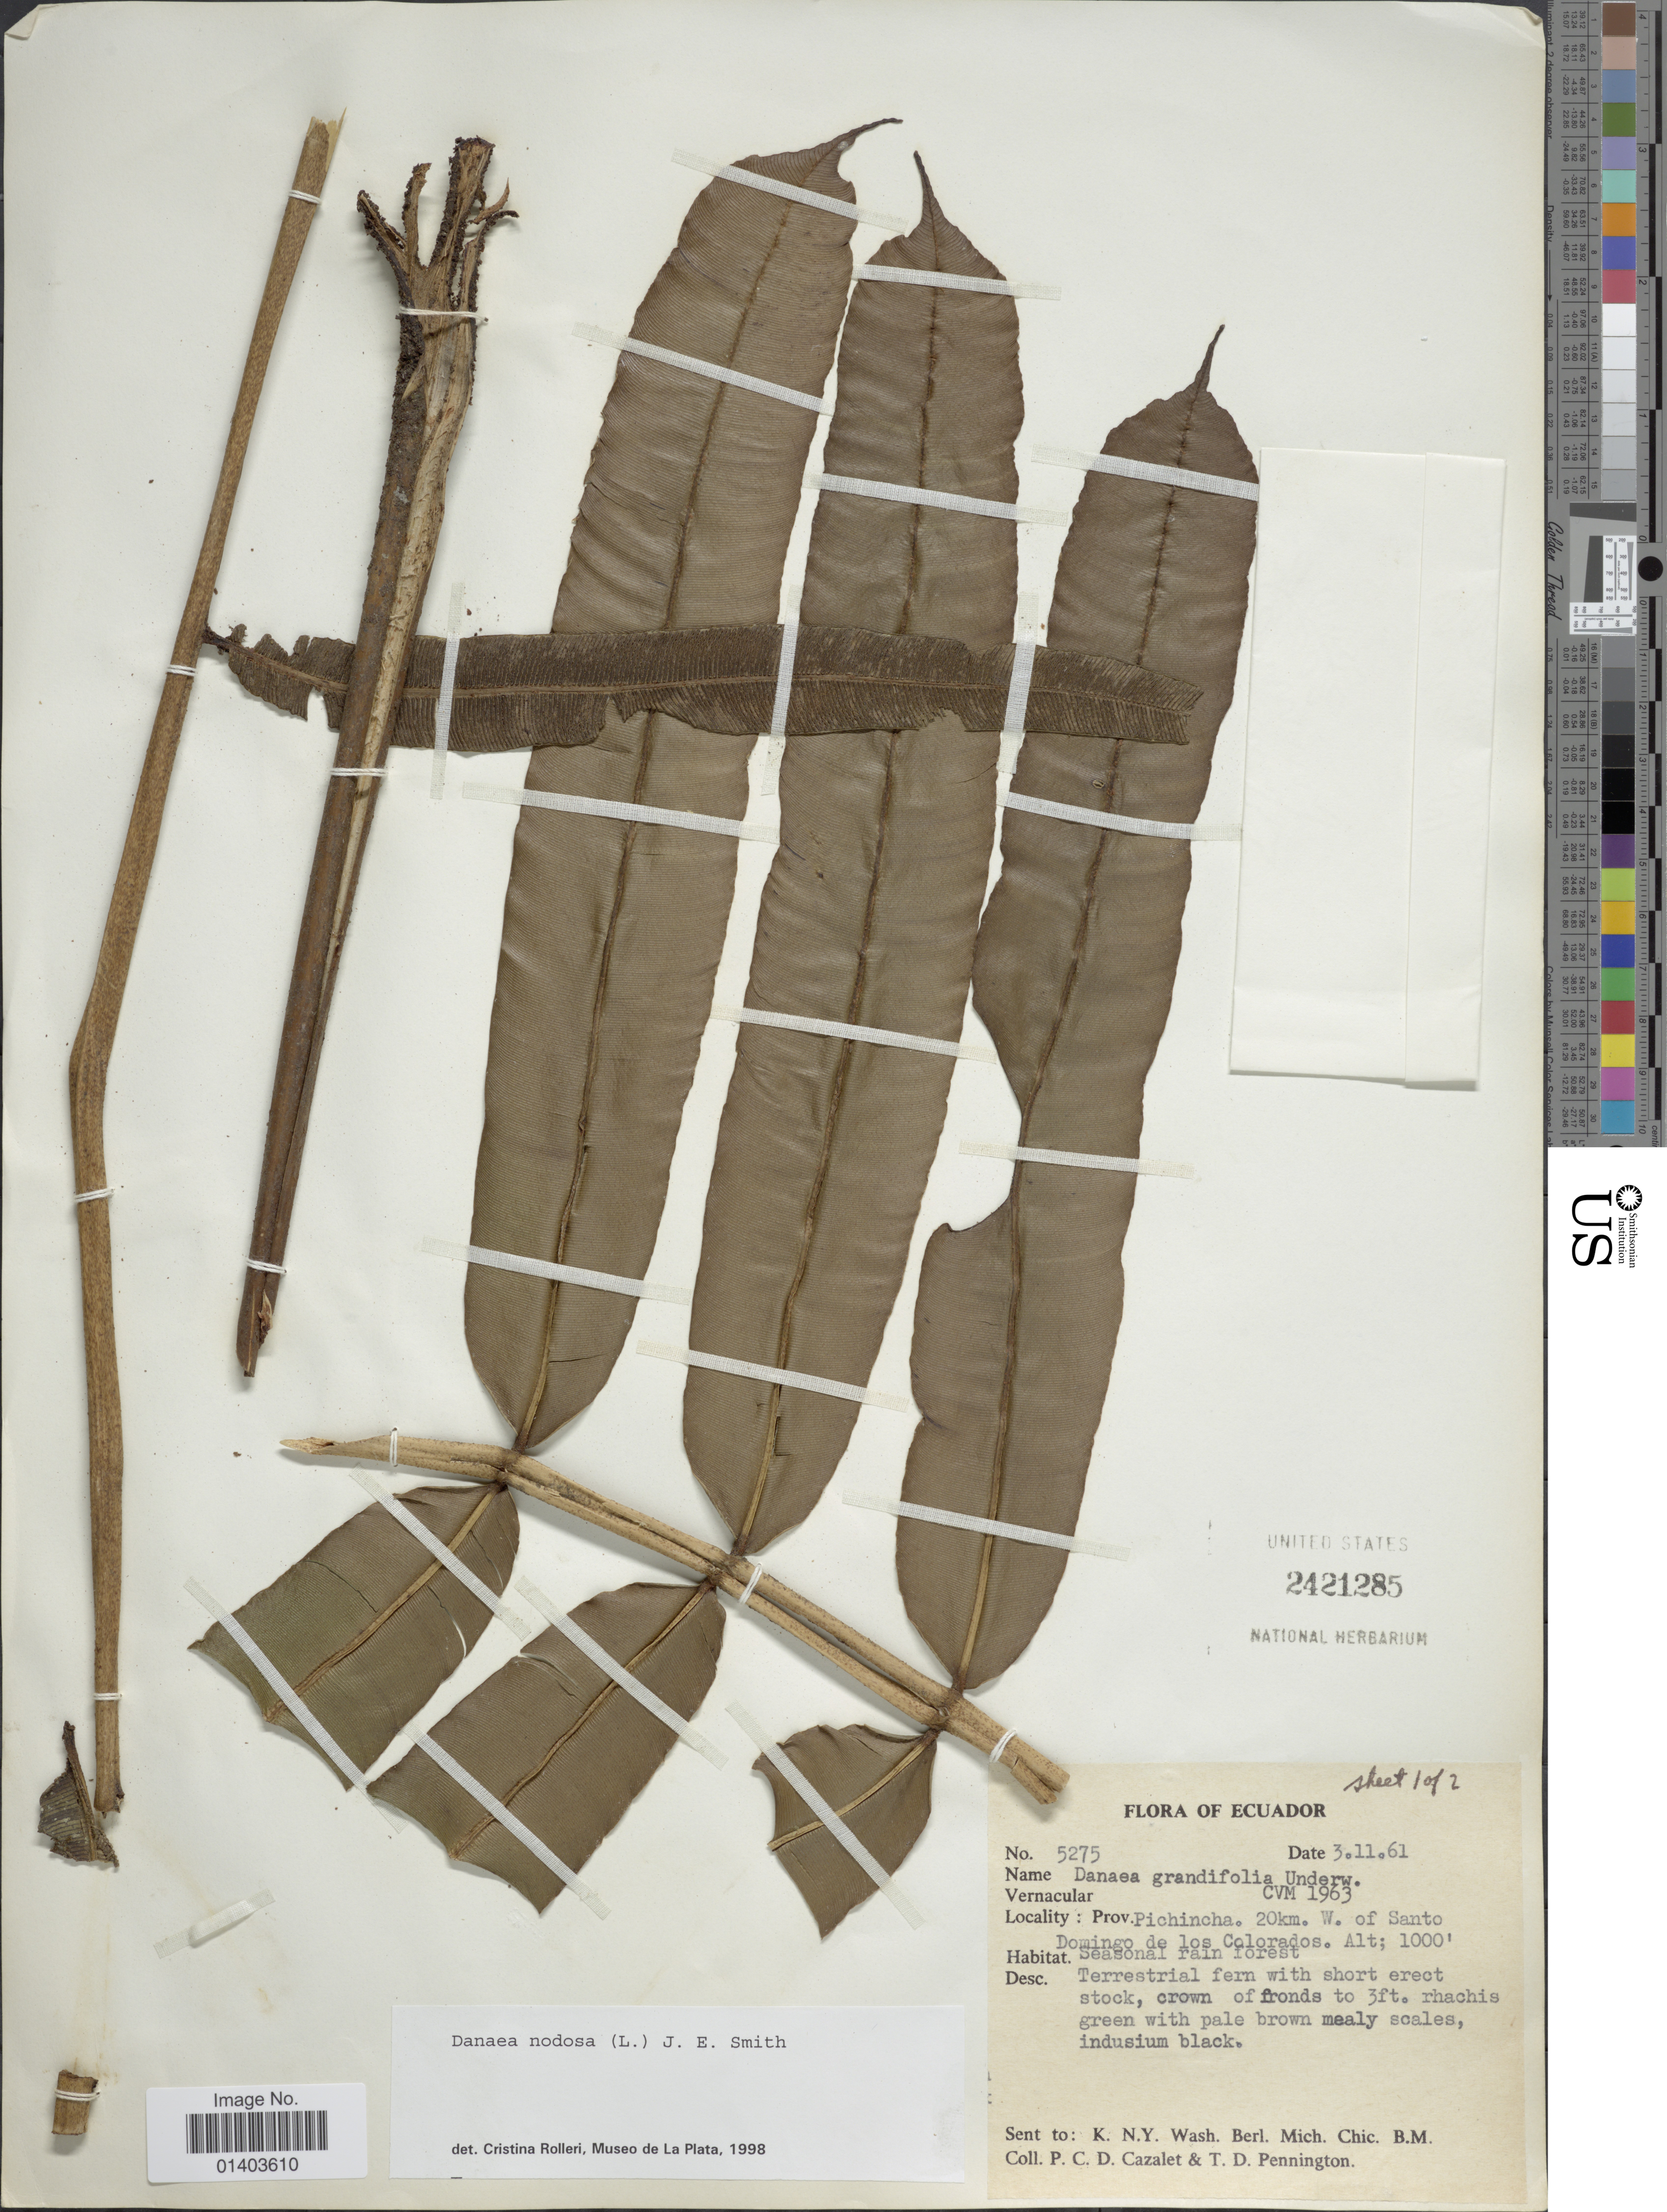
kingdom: Plantae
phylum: Tracheophyta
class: Polypodiopsida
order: Marattiales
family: Marattiaceae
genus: Danaea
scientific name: Danaea nodosa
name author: (L.) Sm.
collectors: P. C. D. Cazalet & T. D. Pennington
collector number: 5275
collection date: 1961-11-03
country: Ecuador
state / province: Pichincha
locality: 20km. W of Santo Domingo de los Colorados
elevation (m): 305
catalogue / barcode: US 2421285